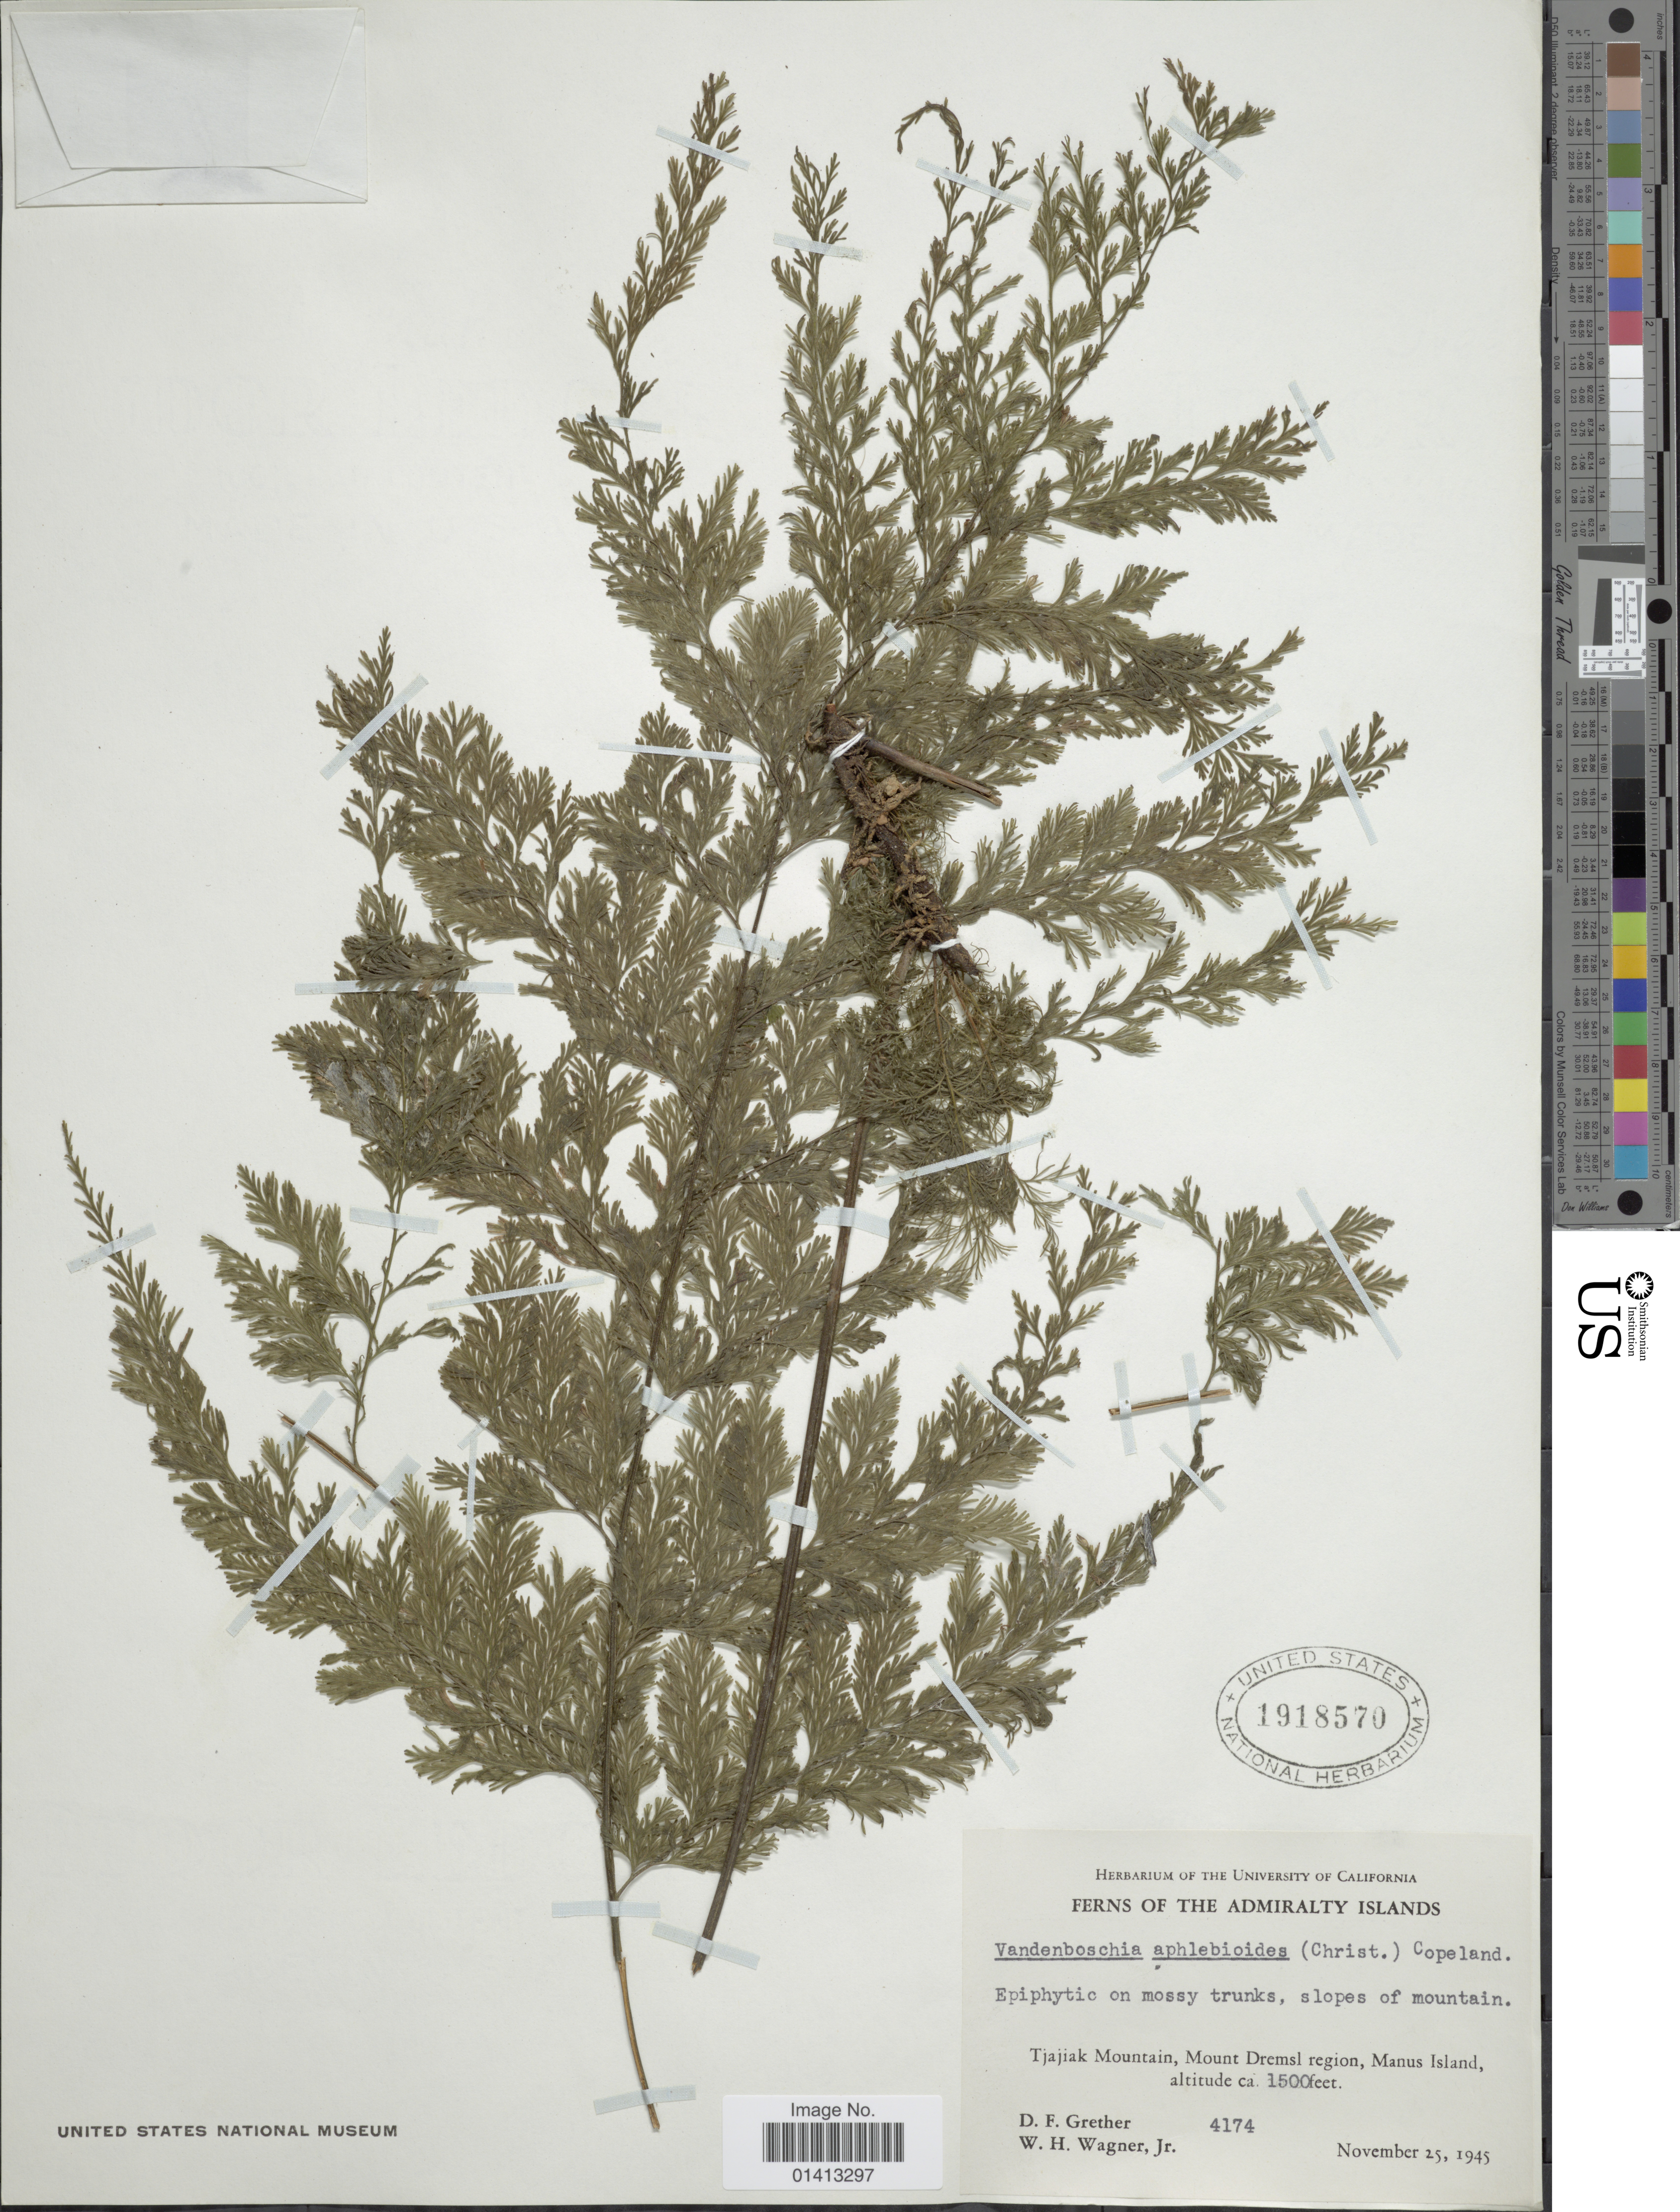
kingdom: Plantae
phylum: Tracheophyta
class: Polypodiopsida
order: Hymenophyllales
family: Hymenophyllaceae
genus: Crepidomanes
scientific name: Crepidomanes aphlebioides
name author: (Christ) I.M. Turner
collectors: D. F. Grether & W. H. Wagner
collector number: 4174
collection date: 1945-11-25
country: Papua New Guinea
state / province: Manus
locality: The Admiralty Islands, Tjajiak Moluntain, Mount Dremsl region, Manus Island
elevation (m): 457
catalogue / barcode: US 1918570